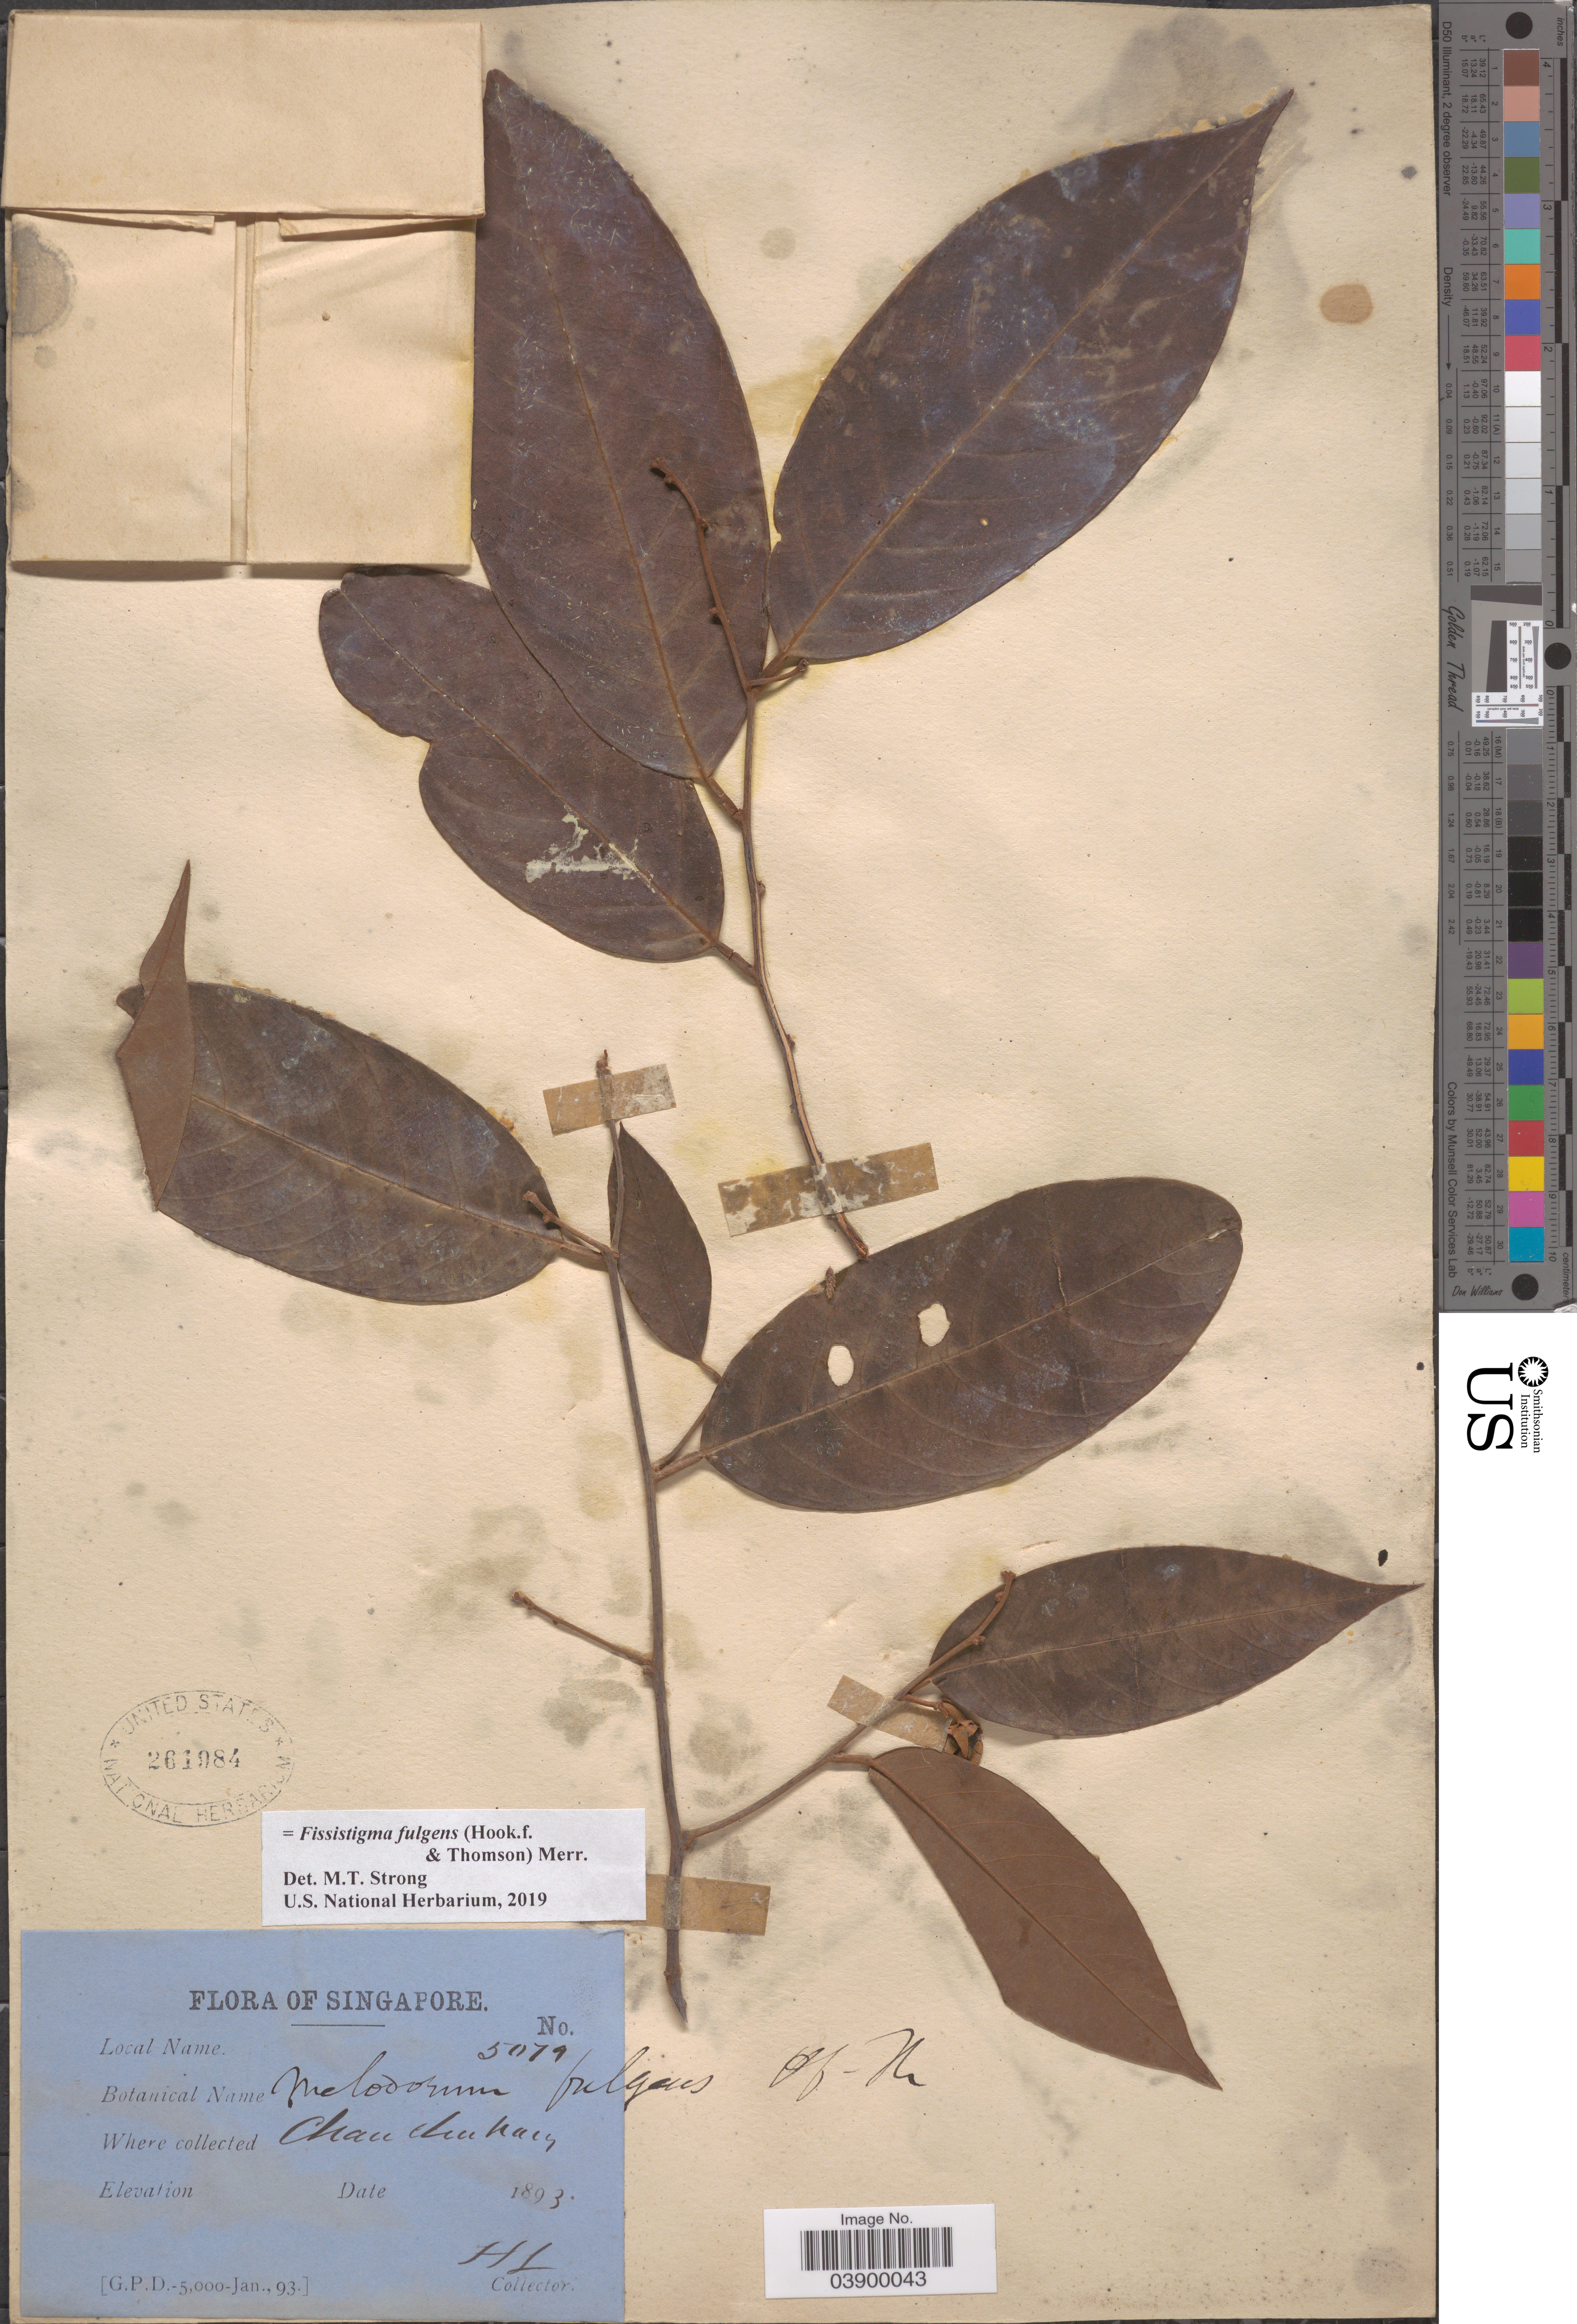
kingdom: Plantae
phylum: Tracheophyta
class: Magnoliopsida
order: Magnoliales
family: Annonaceae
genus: Fissistigma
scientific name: Fissistigma fulgens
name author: (Hook. f. & Thomson) Merr.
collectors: H. L.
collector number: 5079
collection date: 1893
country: Singapore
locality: Chan chukam. [interpreted]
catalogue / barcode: US 261984